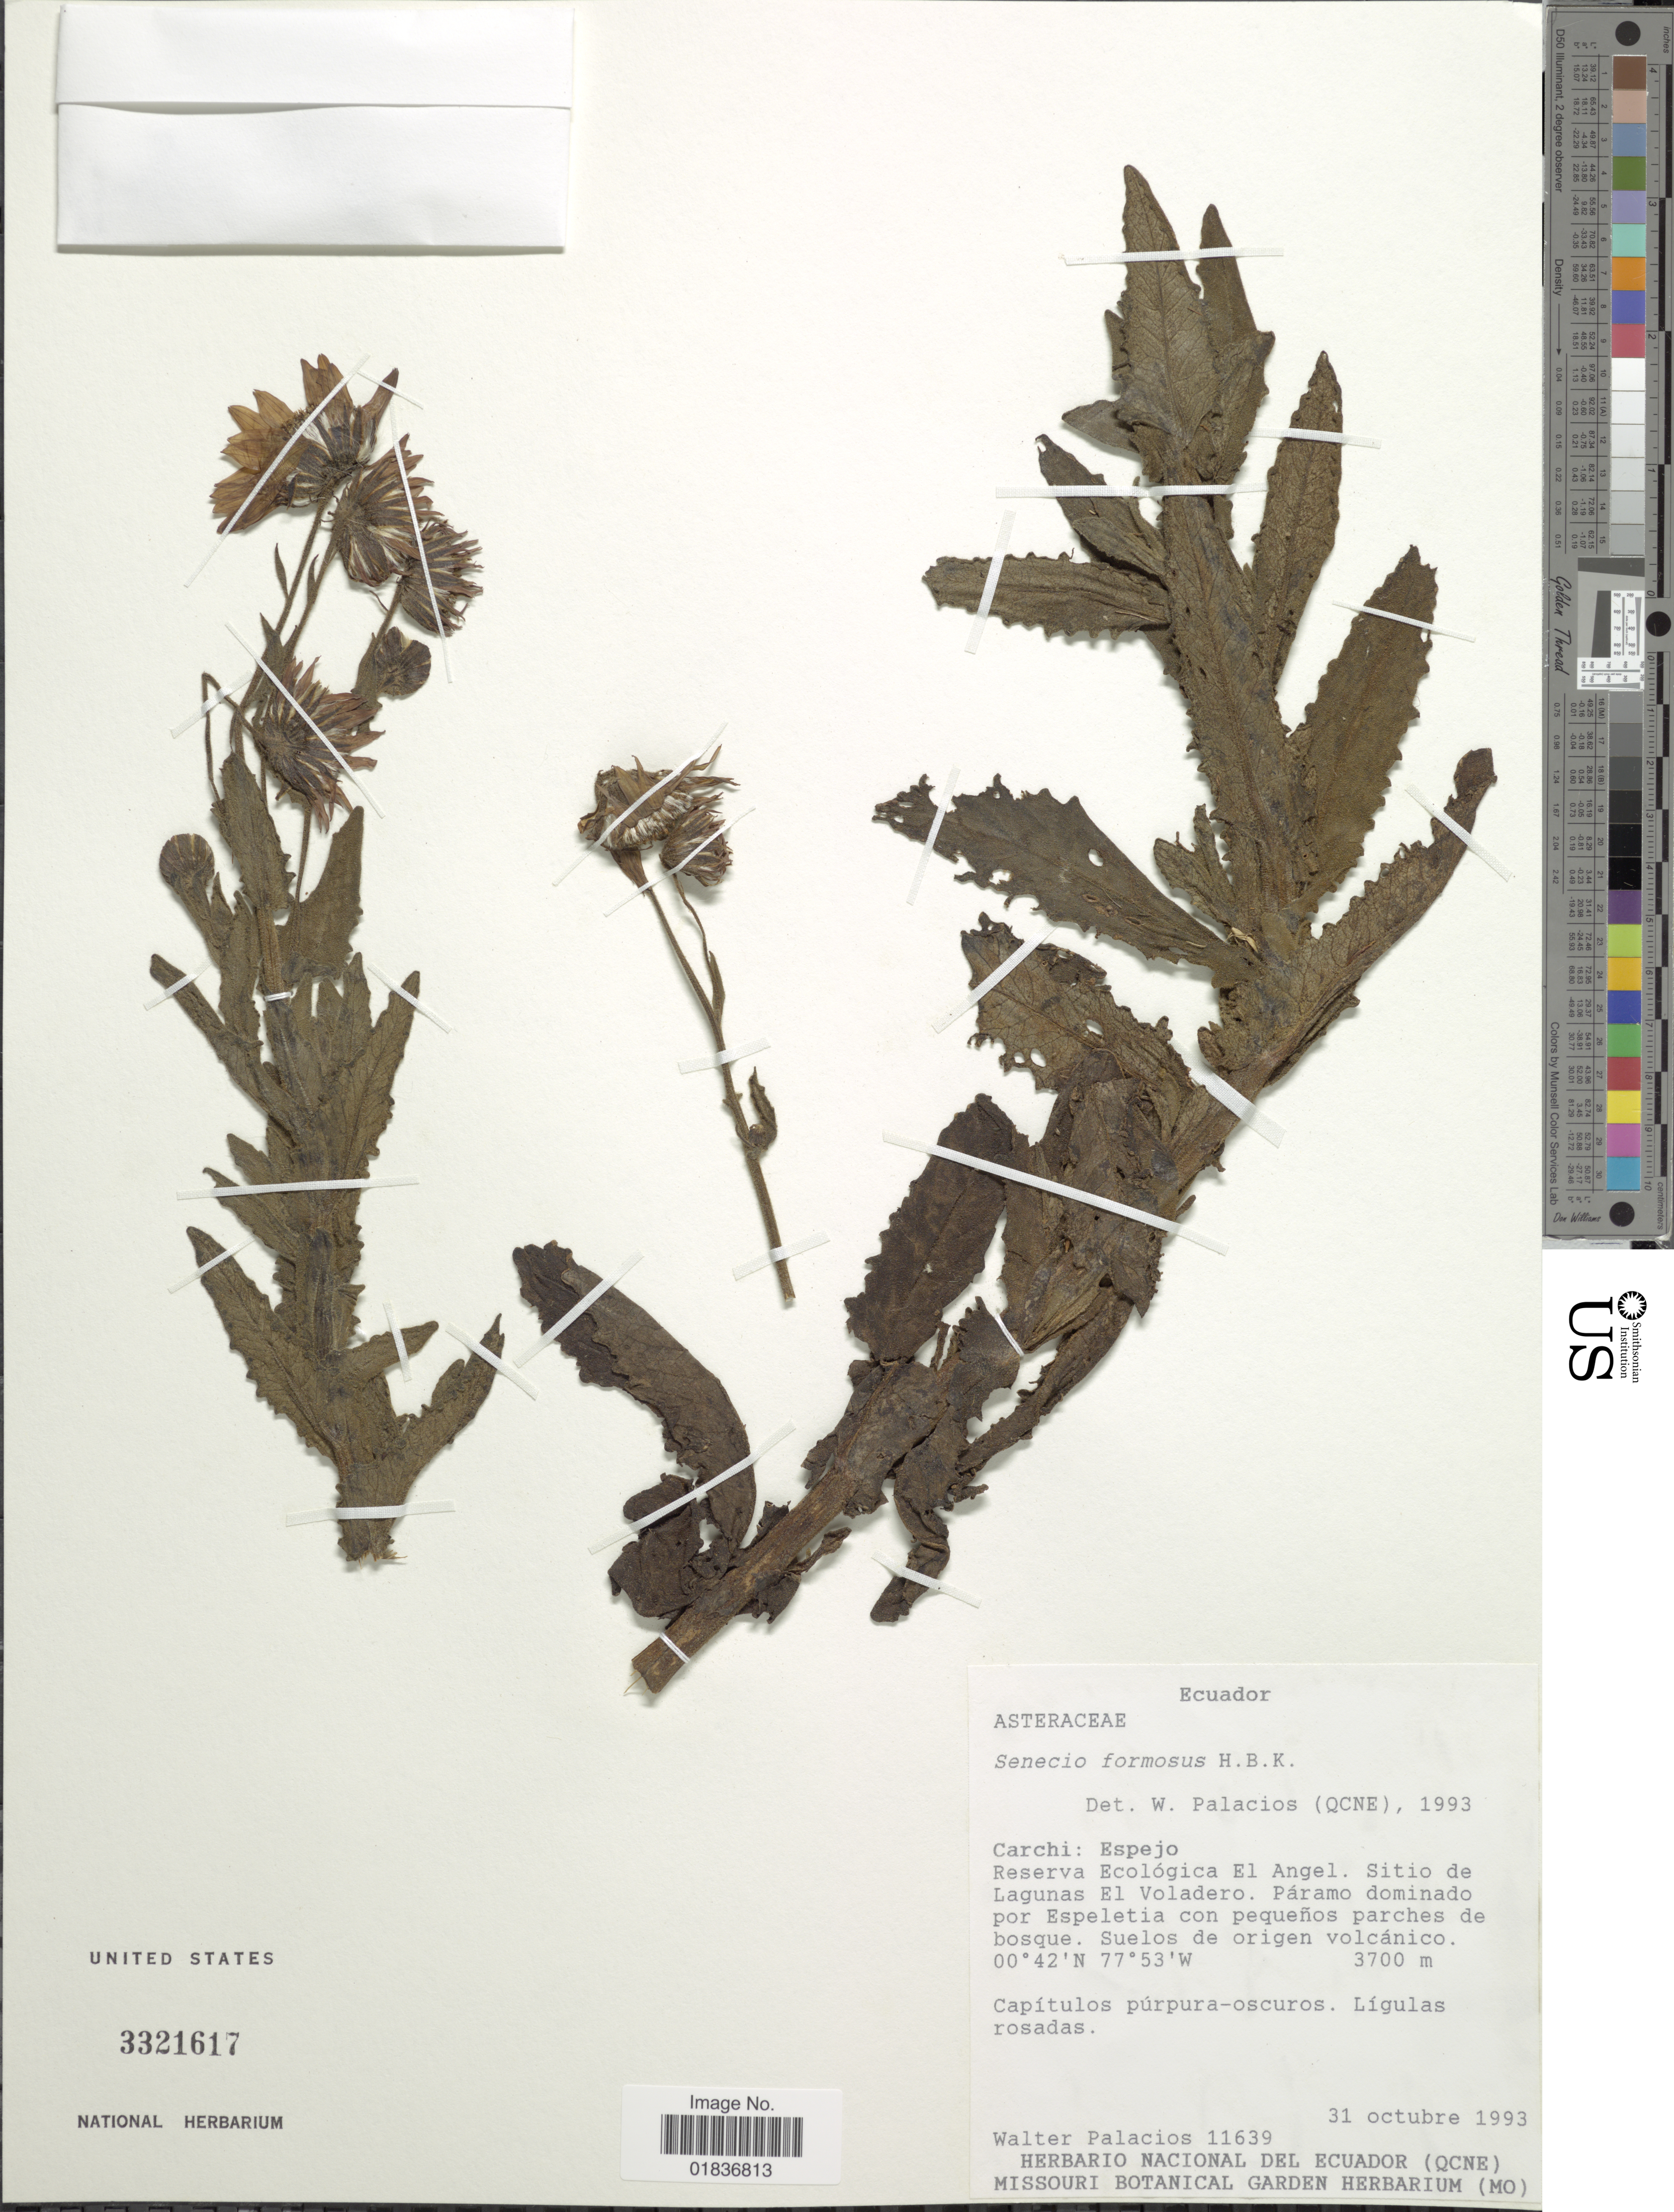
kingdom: Plantae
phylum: Tracheophyta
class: Magnoliopsida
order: Asterales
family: Asteraceae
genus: Senecio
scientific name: Senecio wedglacialis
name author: Cuatrec.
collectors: W. Palacios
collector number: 11639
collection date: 1993-10-31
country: Ecuador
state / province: Carchi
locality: Carchi: Espejo. Reserva Ecologixa El Angel. Sitio de Lagunas El Voladero.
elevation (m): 3700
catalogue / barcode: US 3321617